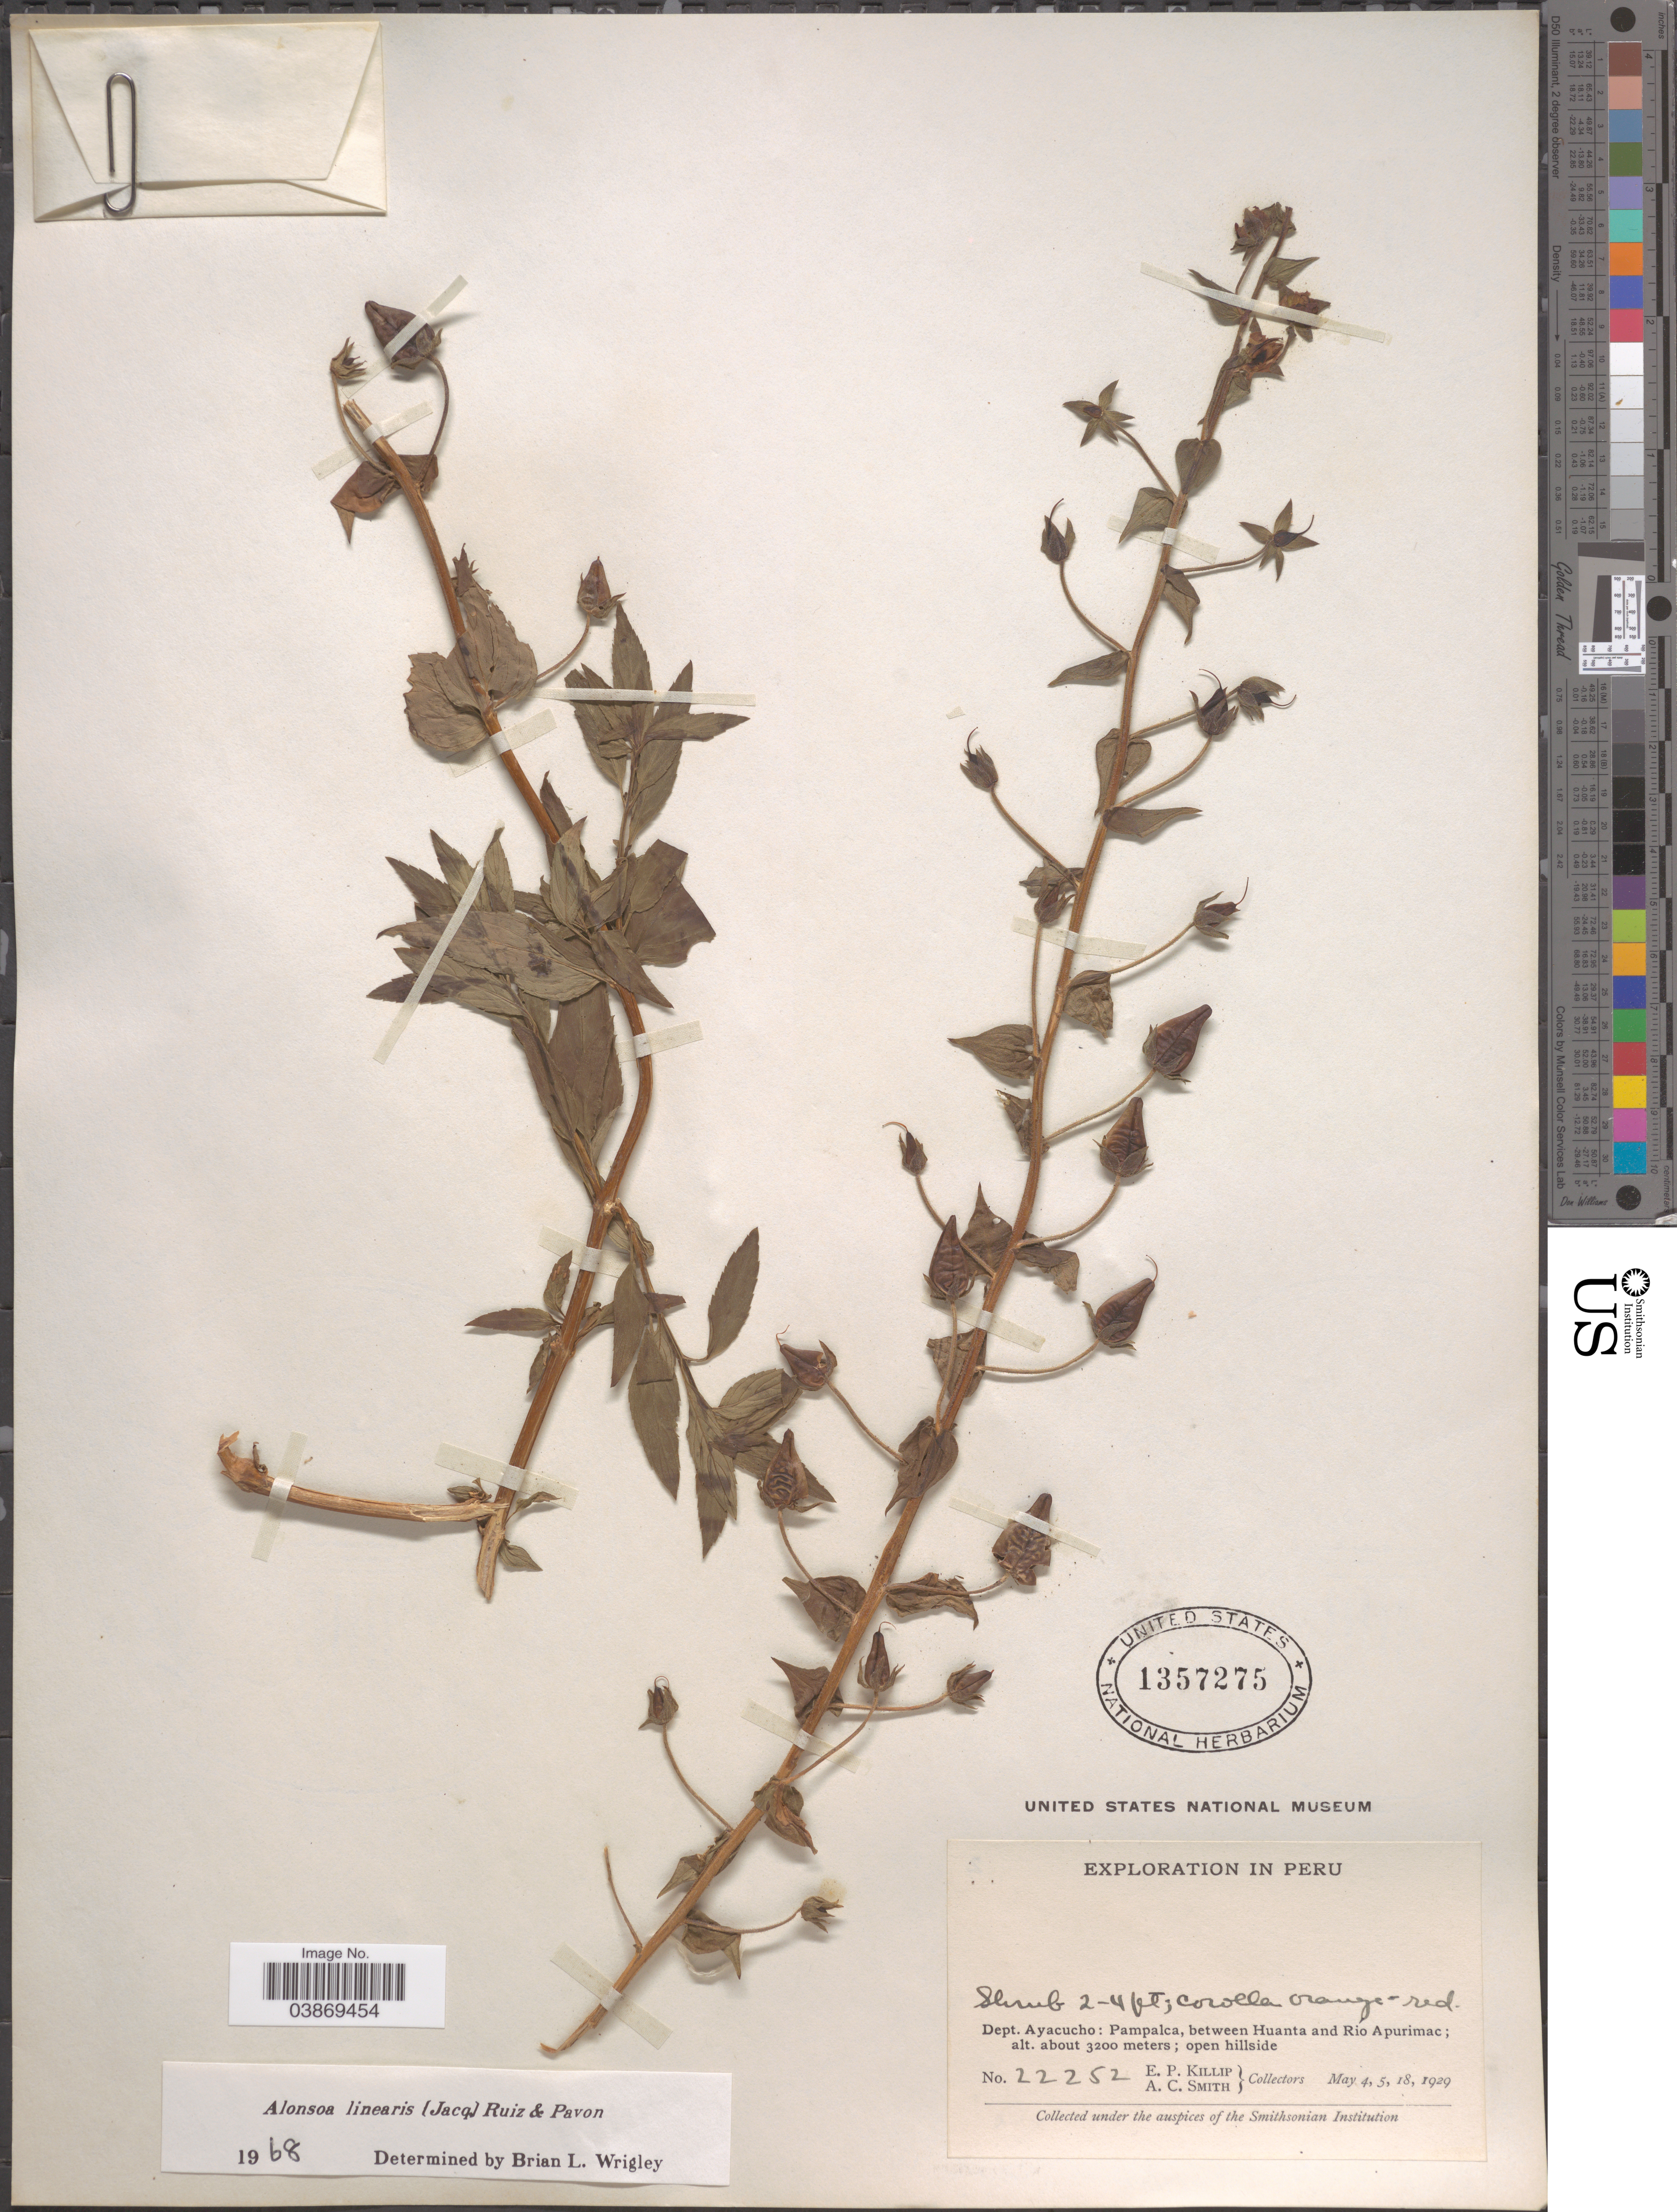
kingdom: Plantae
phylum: Tracheophyta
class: Magnoliopsida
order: Lamiales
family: Scrophulariaceae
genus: Alonsoa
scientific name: Alonsoa linearis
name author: (Jacq.) Ruiz & Pav.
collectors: E. P. Killip & A. C. Smith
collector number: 22252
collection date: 1929-05-04/1929-05-18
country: Peru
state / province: Ayacucho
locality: Dept. Ayacucho: Pampalca, between Huanta and Rio Apurimac.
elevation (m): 3200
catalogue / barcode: US 1357275